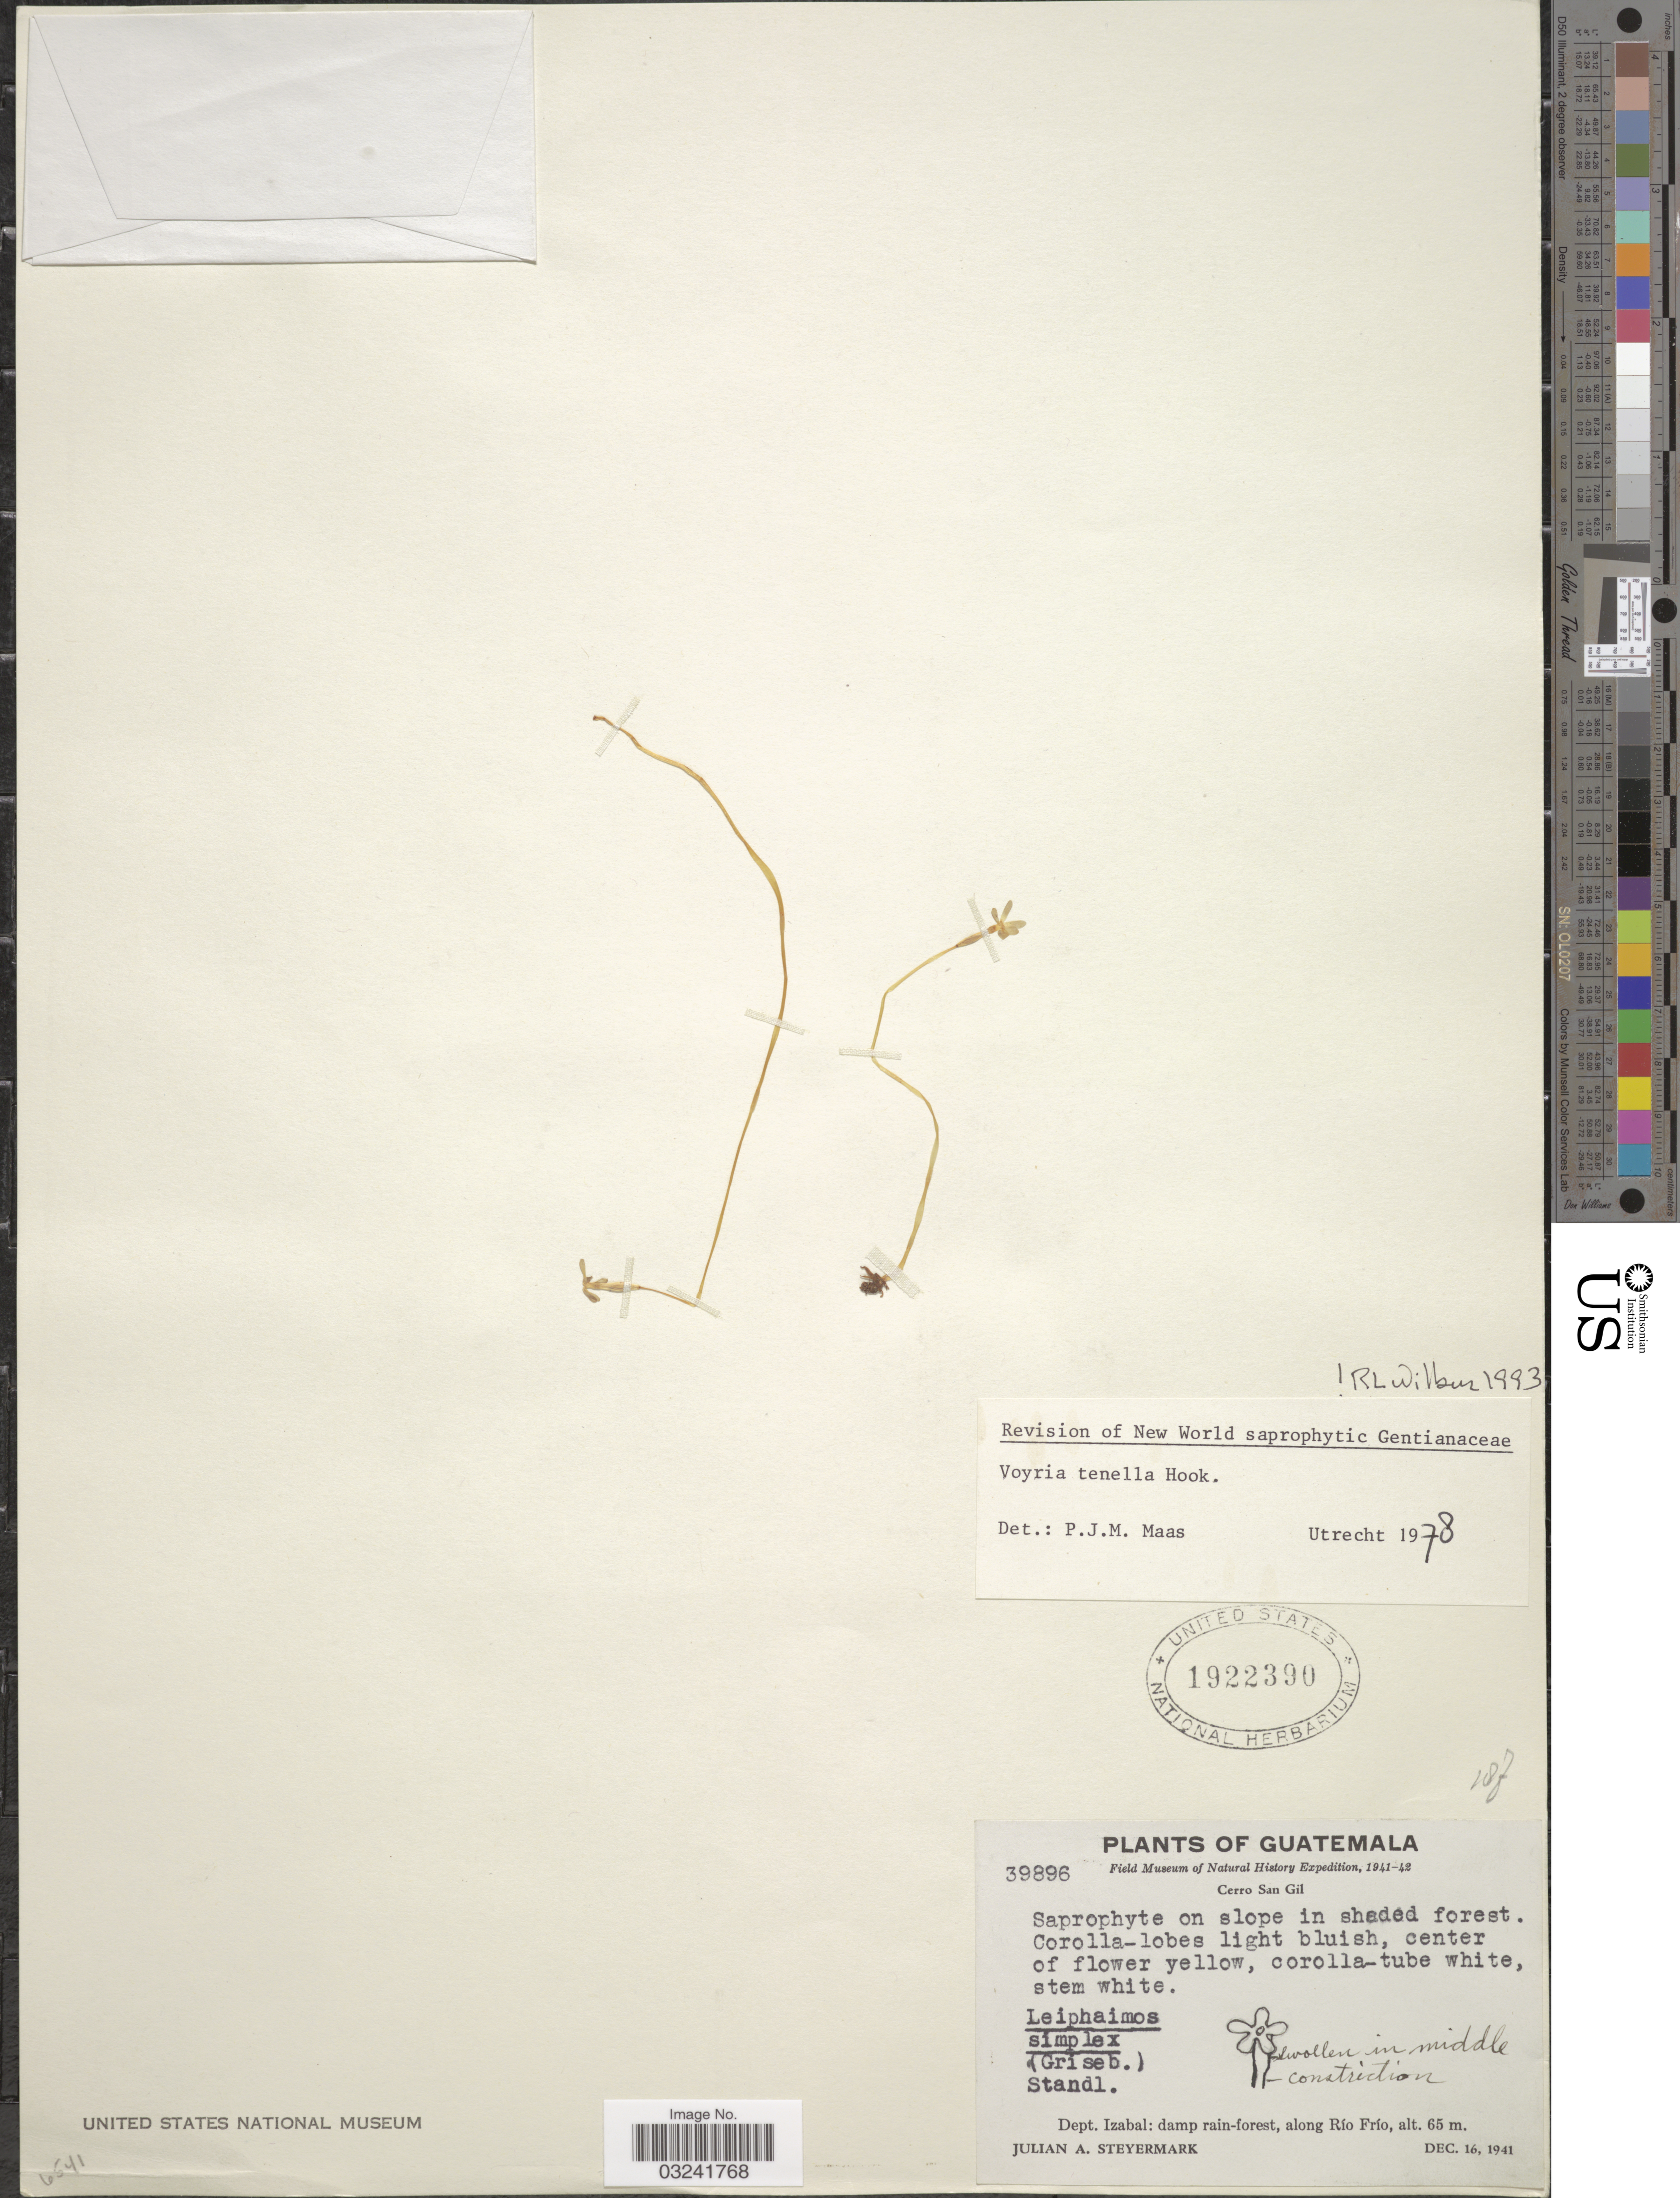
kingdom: Plantae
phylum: Tracheophyta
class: Magnoliopsida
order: Gentianales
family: Gentianaceae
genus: Voyria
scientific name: Voyria tenella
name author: Guilding ex Hook.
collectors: J. Steyermark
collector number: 39896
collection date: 1941-12-16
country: Guatemala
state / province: Izabal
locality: Dept. Izabal: damp rain-forest, along Río Frío.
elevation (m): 65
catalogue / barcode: US 1922390